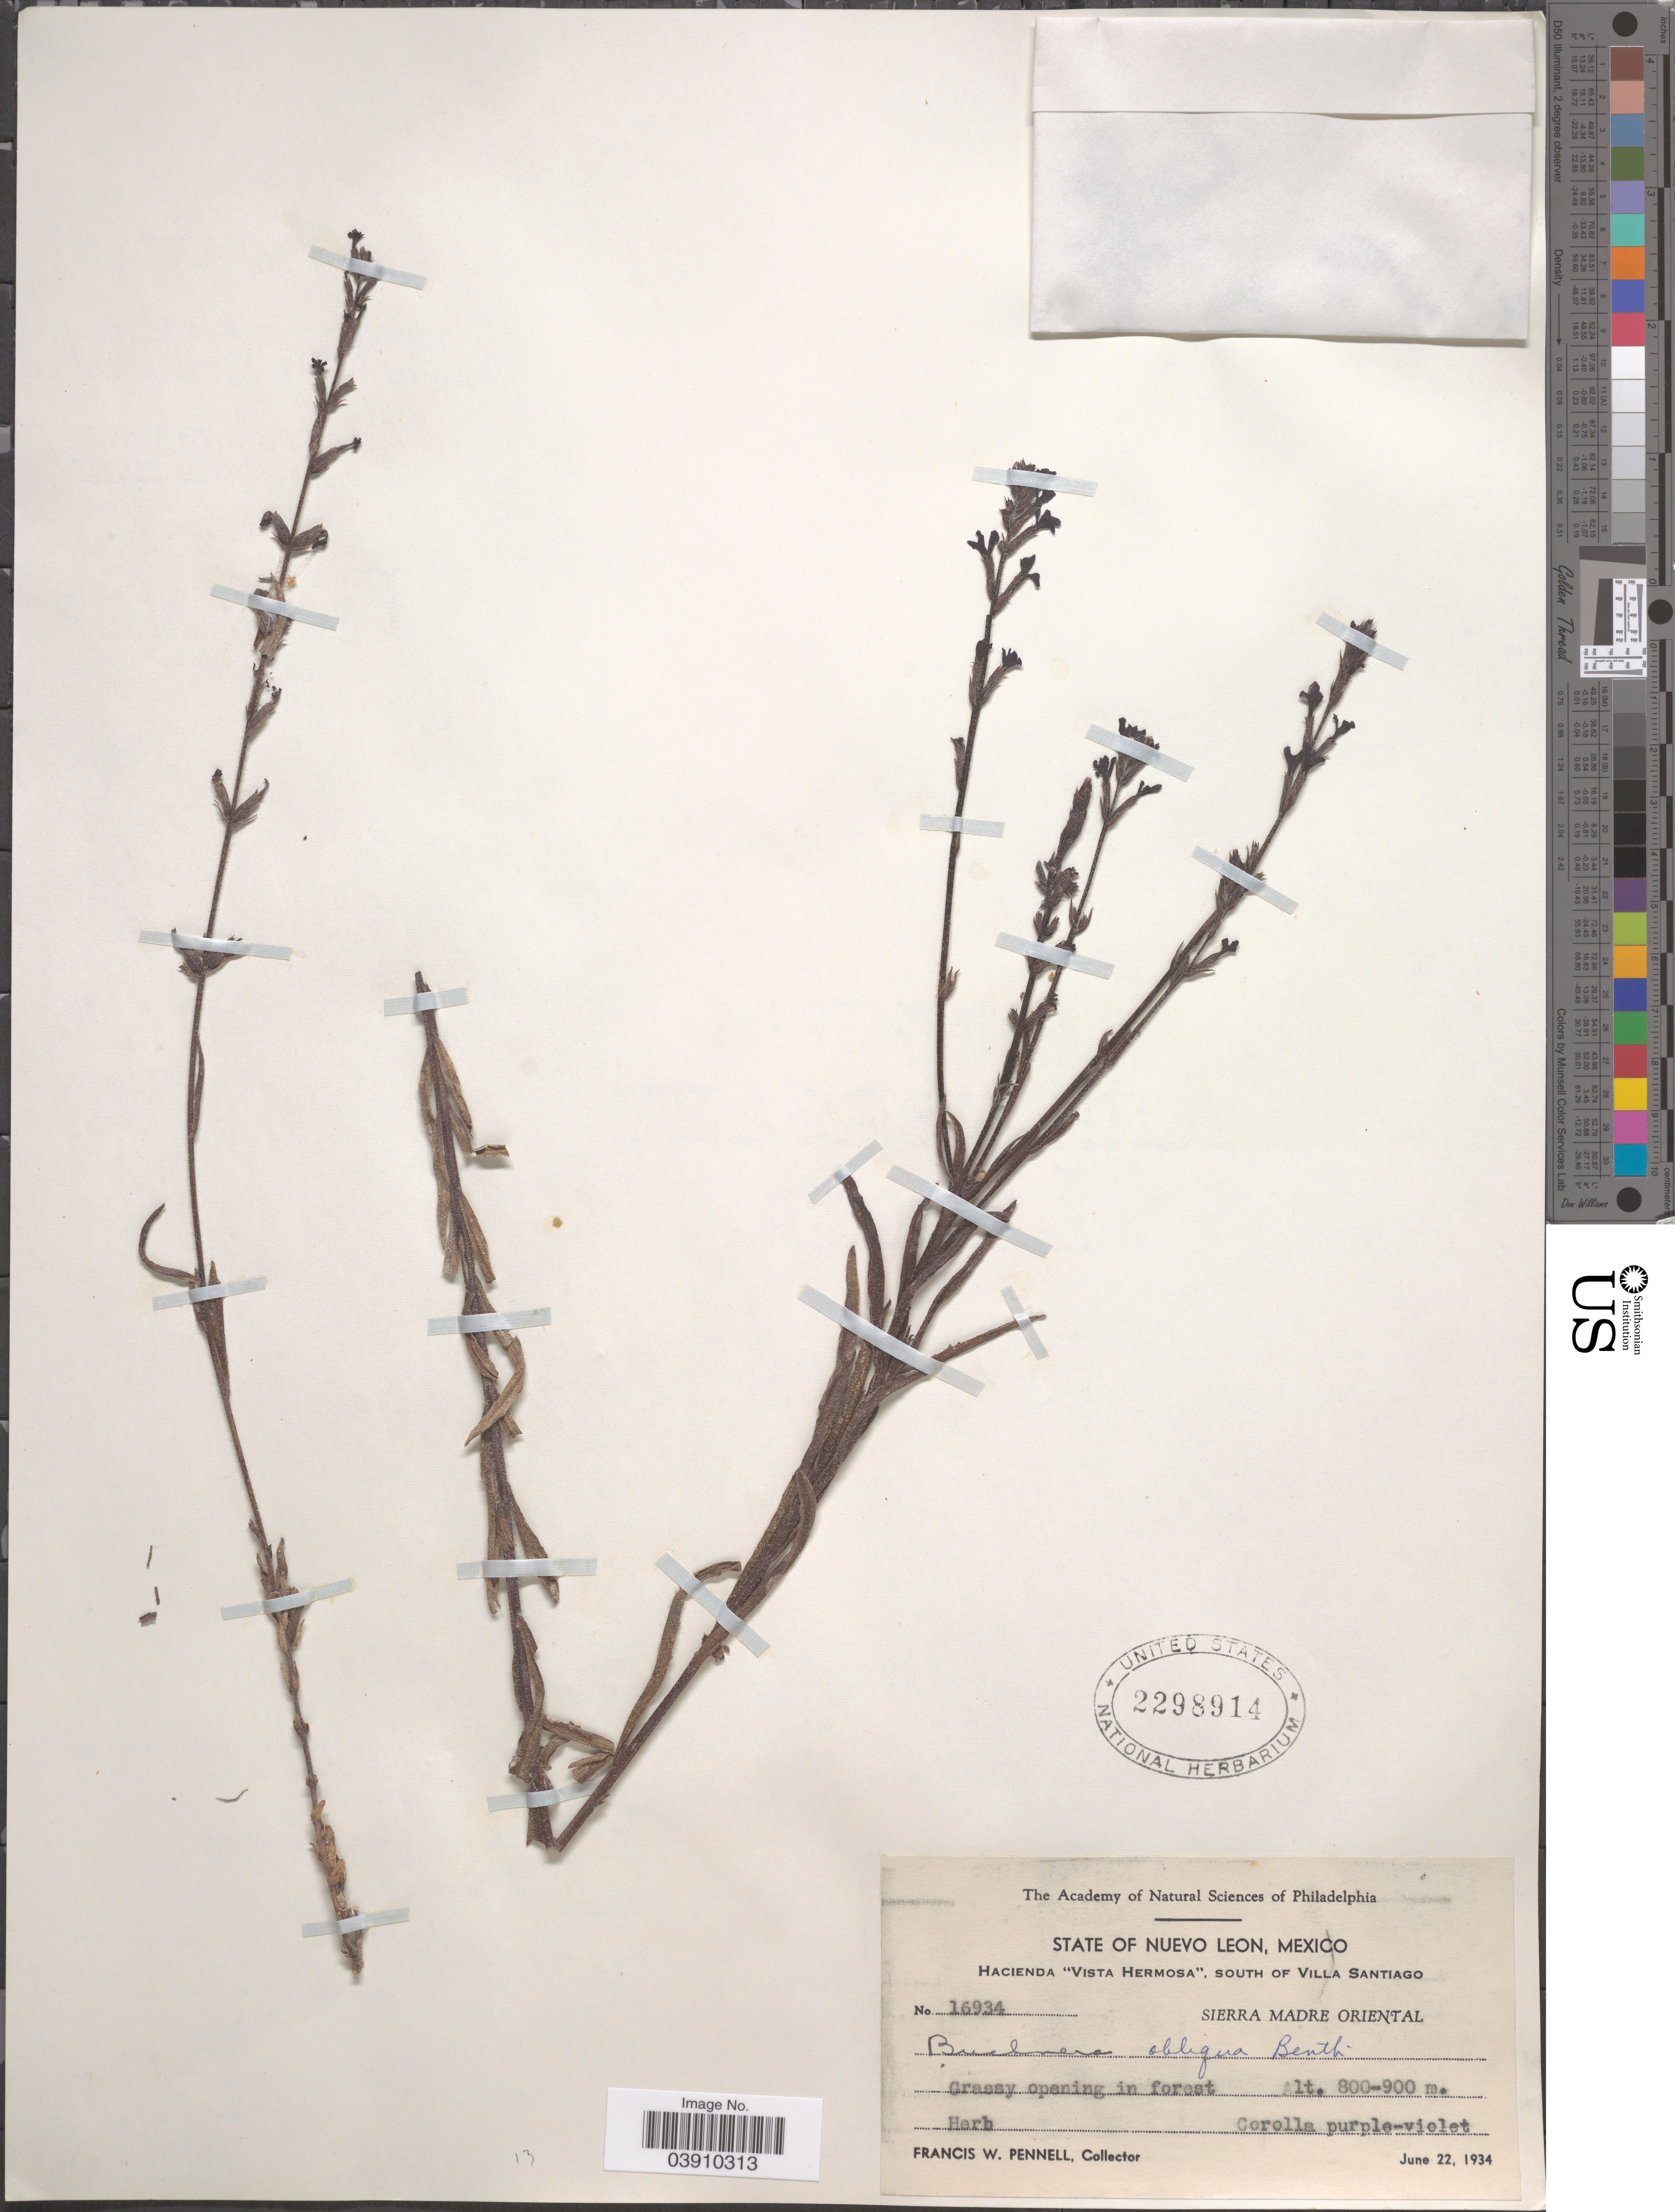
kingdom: Plantae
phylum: Tracheophyta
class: Magnoliopsida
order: Lamiales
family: Orobanchaceae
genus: Buchnera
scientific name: Buchnera obliqua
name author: Benth.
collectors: F. W. Pennell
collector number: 16934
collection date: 1934-06-22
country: Mexico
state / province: Nuevo León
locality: Hacienda "Vista Hermosa", south of Villa Santiago. Sierra Madre Oriental.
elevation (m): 800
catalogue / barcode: US 2298914